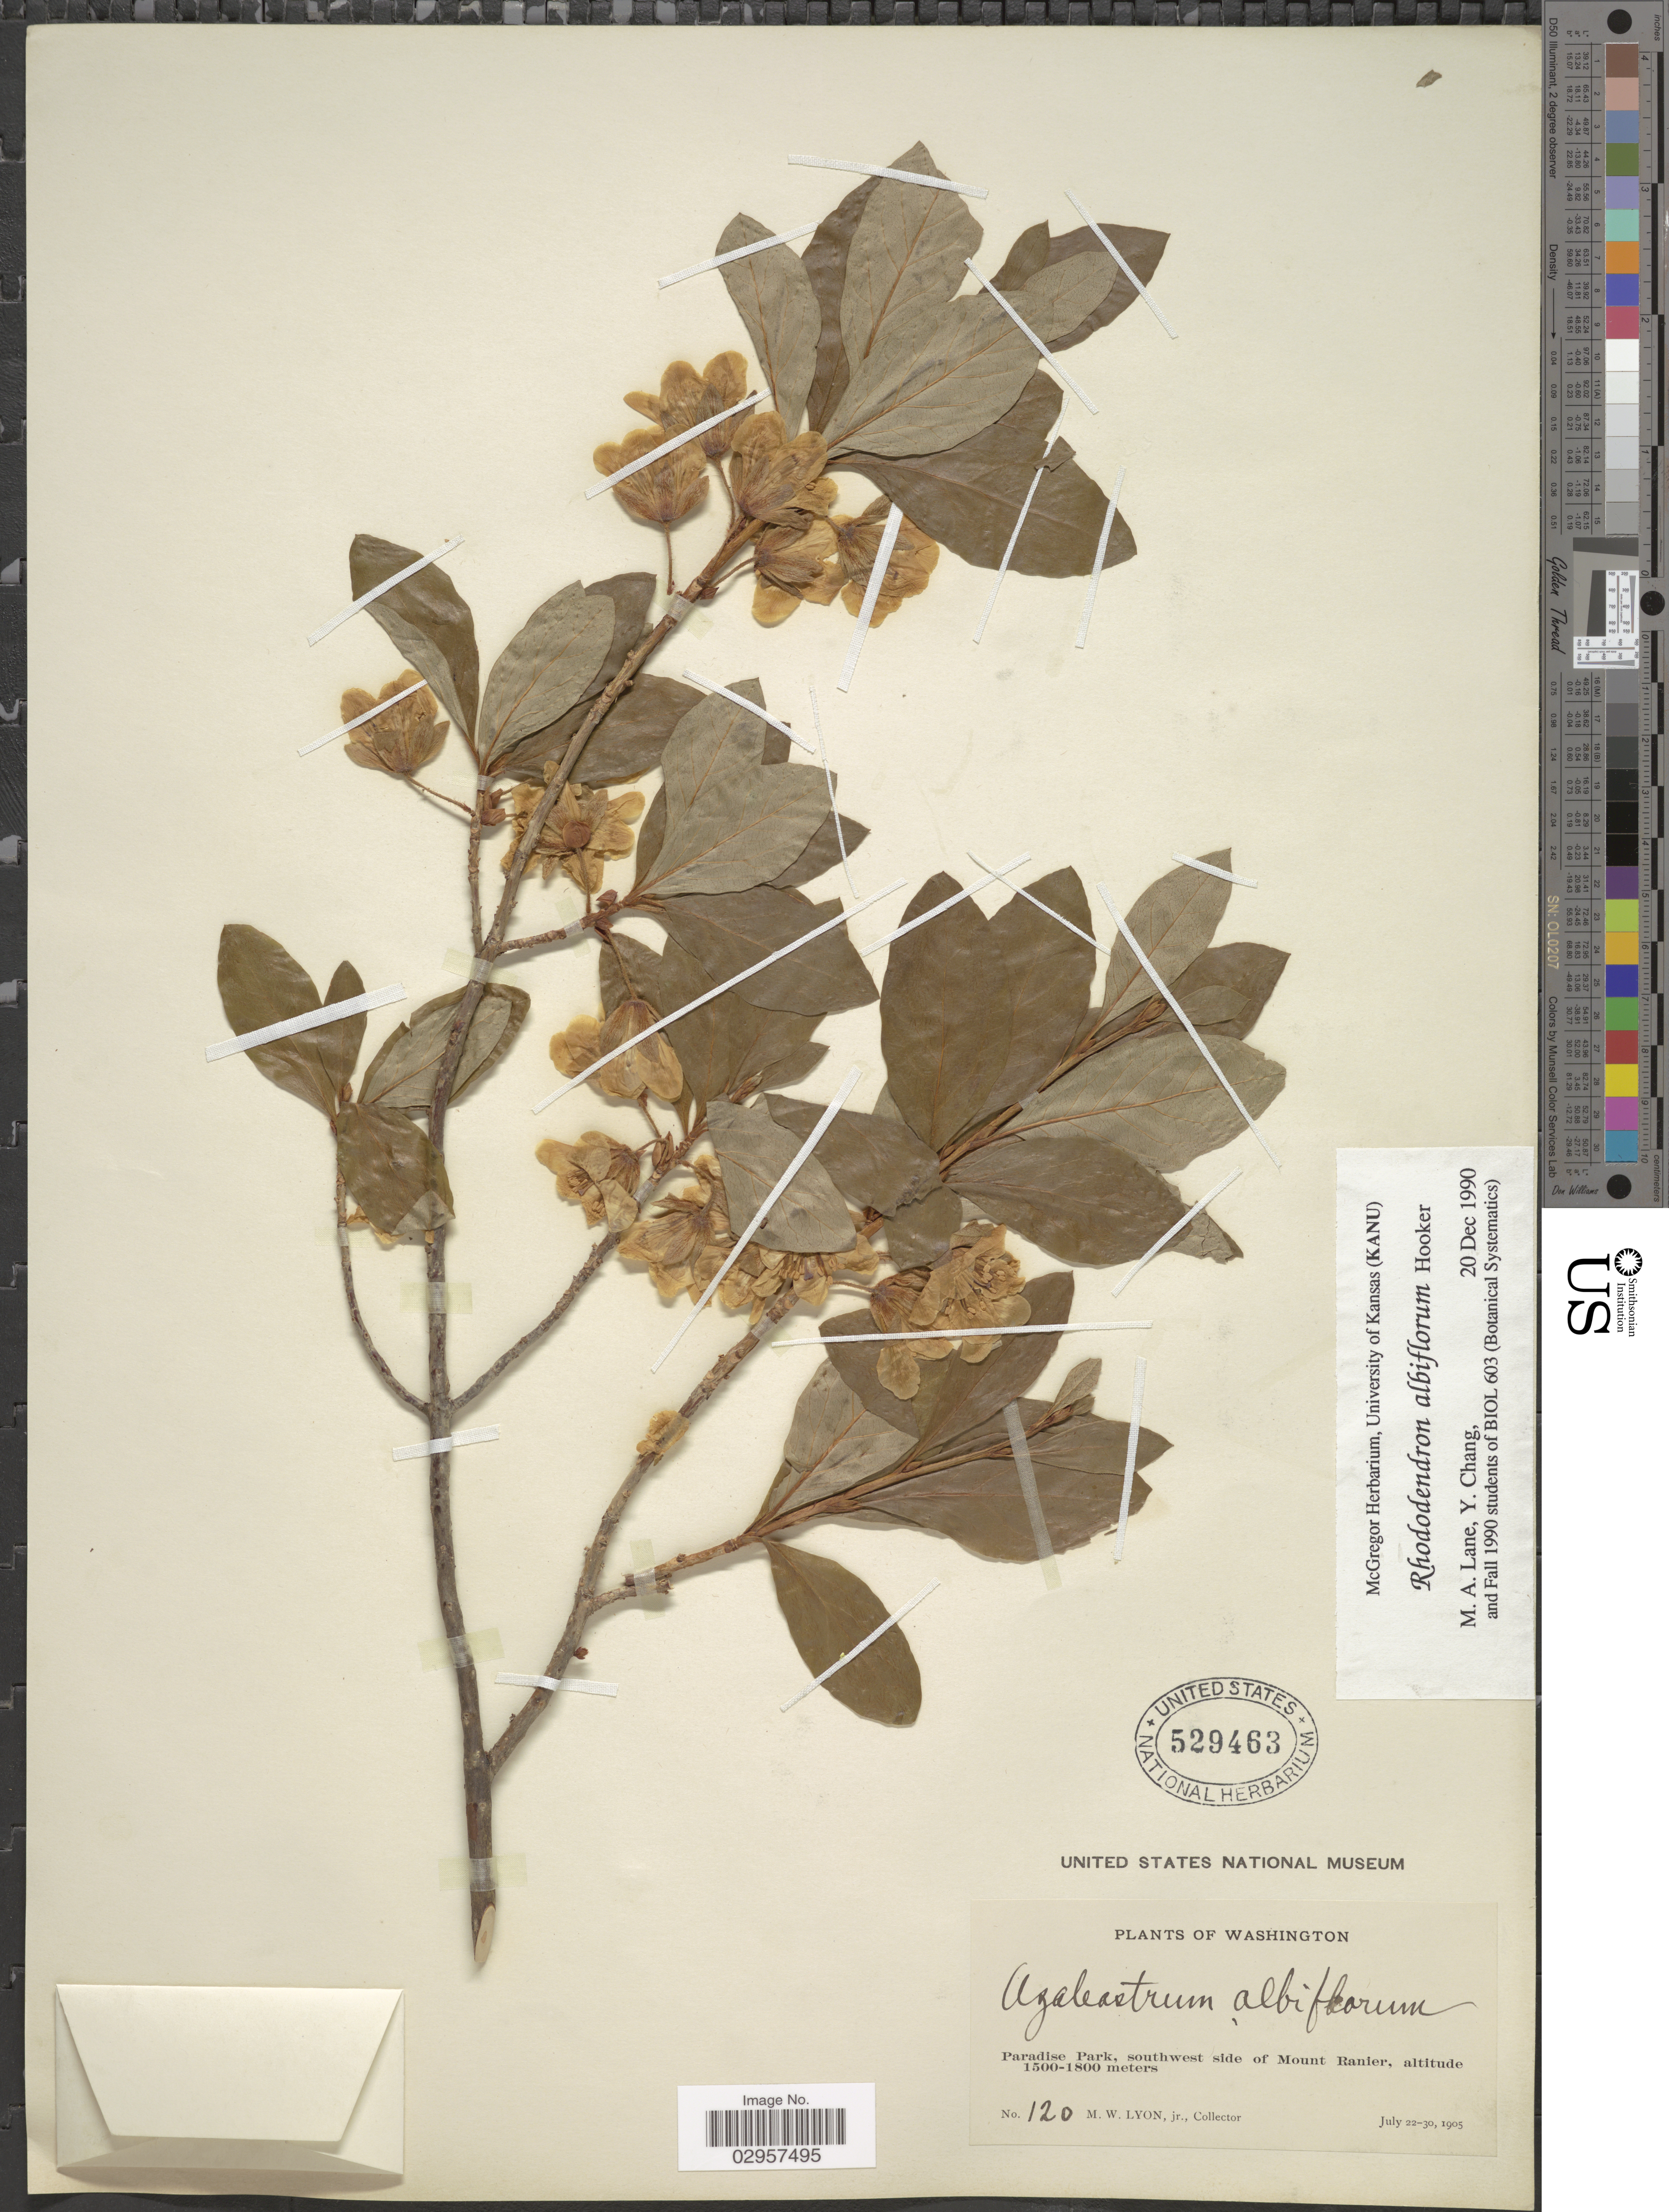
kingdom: Plantae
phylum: Tracheophyta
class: Magnoliopsida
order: Ericales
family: Ericaceae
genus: Rhododendron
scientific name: Rhododendron albiflorum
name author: Hook.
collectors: M. Lyon Jr.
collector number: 120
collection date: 1905-07-22/1905-07-30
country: United States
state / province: Washington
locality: Paradise Park, southwest side of Mount Ranier.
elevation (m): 1500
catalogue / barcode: US 529463